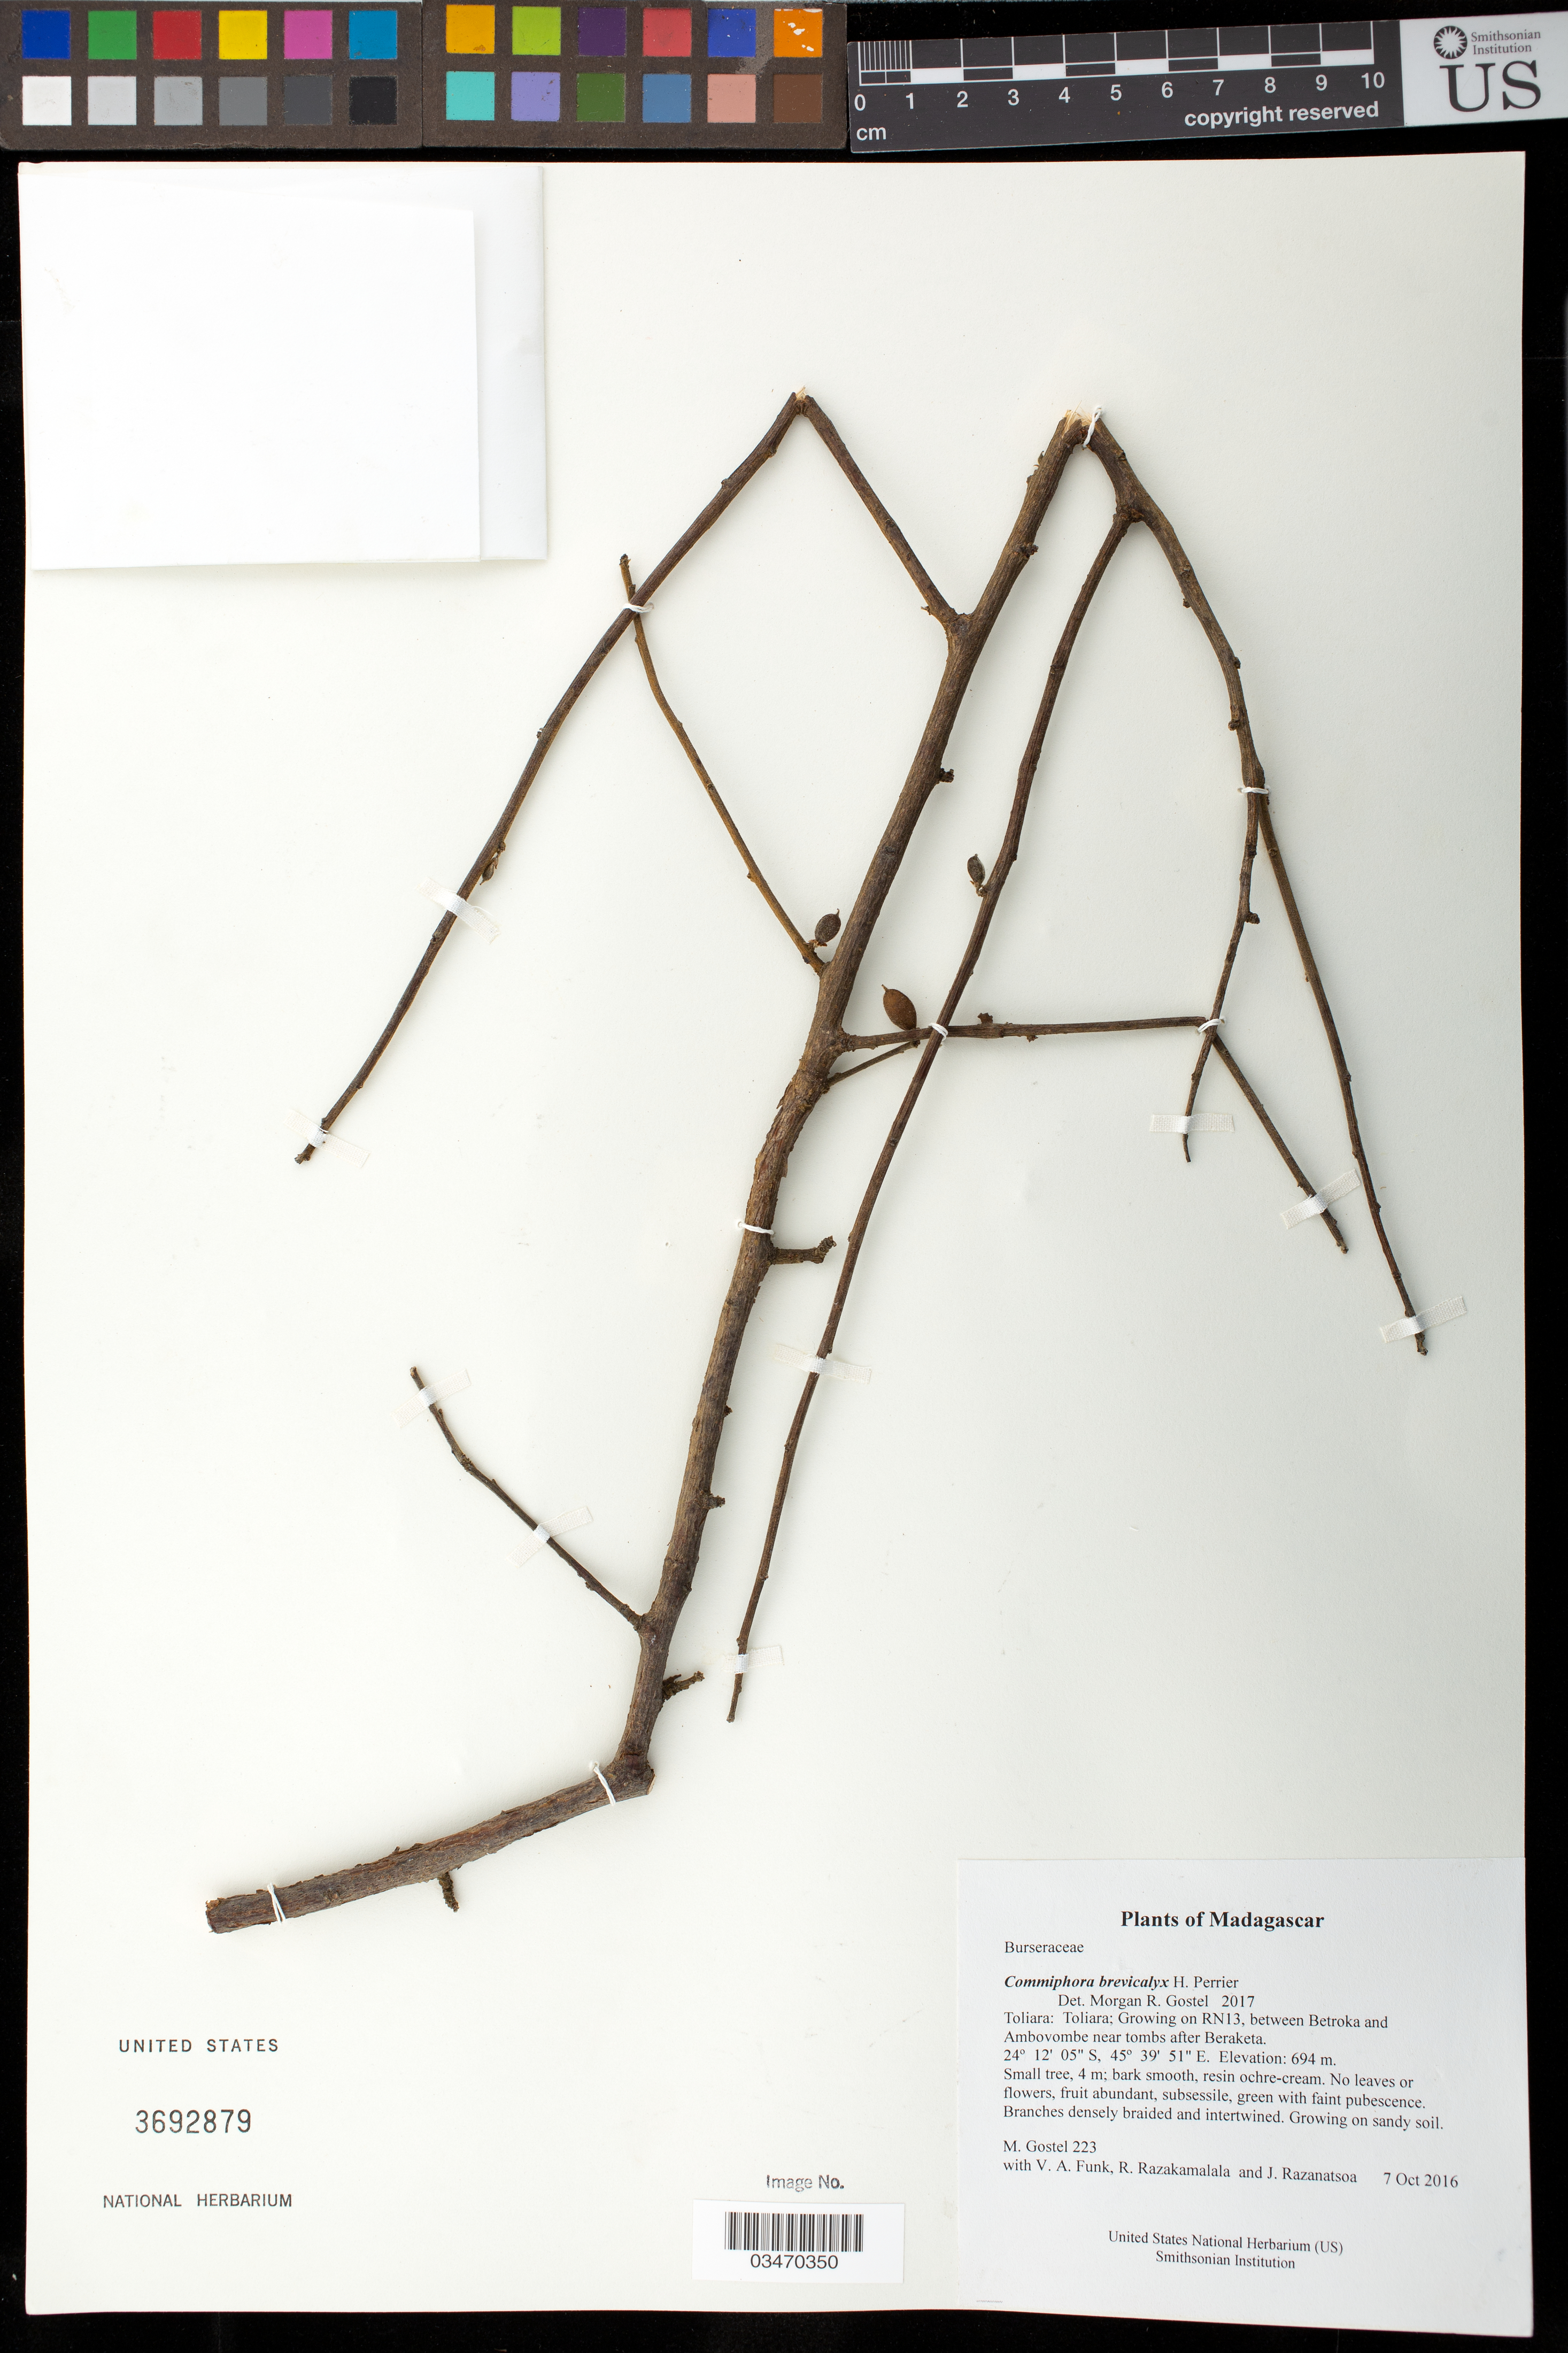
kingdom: Plantae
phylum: Tracheophyta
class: Magnoliopsida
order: Sapindales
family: Burseraceae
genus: Commiphora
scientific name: Commiphora brevicalyx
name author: H. Perrier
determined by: Gostel, Morgan R., (BRIT), Botanical Research Institute of Texas (UNITED STATES)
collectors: V. Funk, R. Razakamalala & J. Razanatsoa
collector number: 223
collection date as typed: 7 Oct 2016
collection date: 2016-10-07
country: Madagascar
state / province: Androy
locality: Toliara; Growing on RN13, between Betroka and Ambovombe near tombs after Beraketa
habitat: Growing on sandy soil.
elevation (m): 694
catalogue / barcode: US 3692879